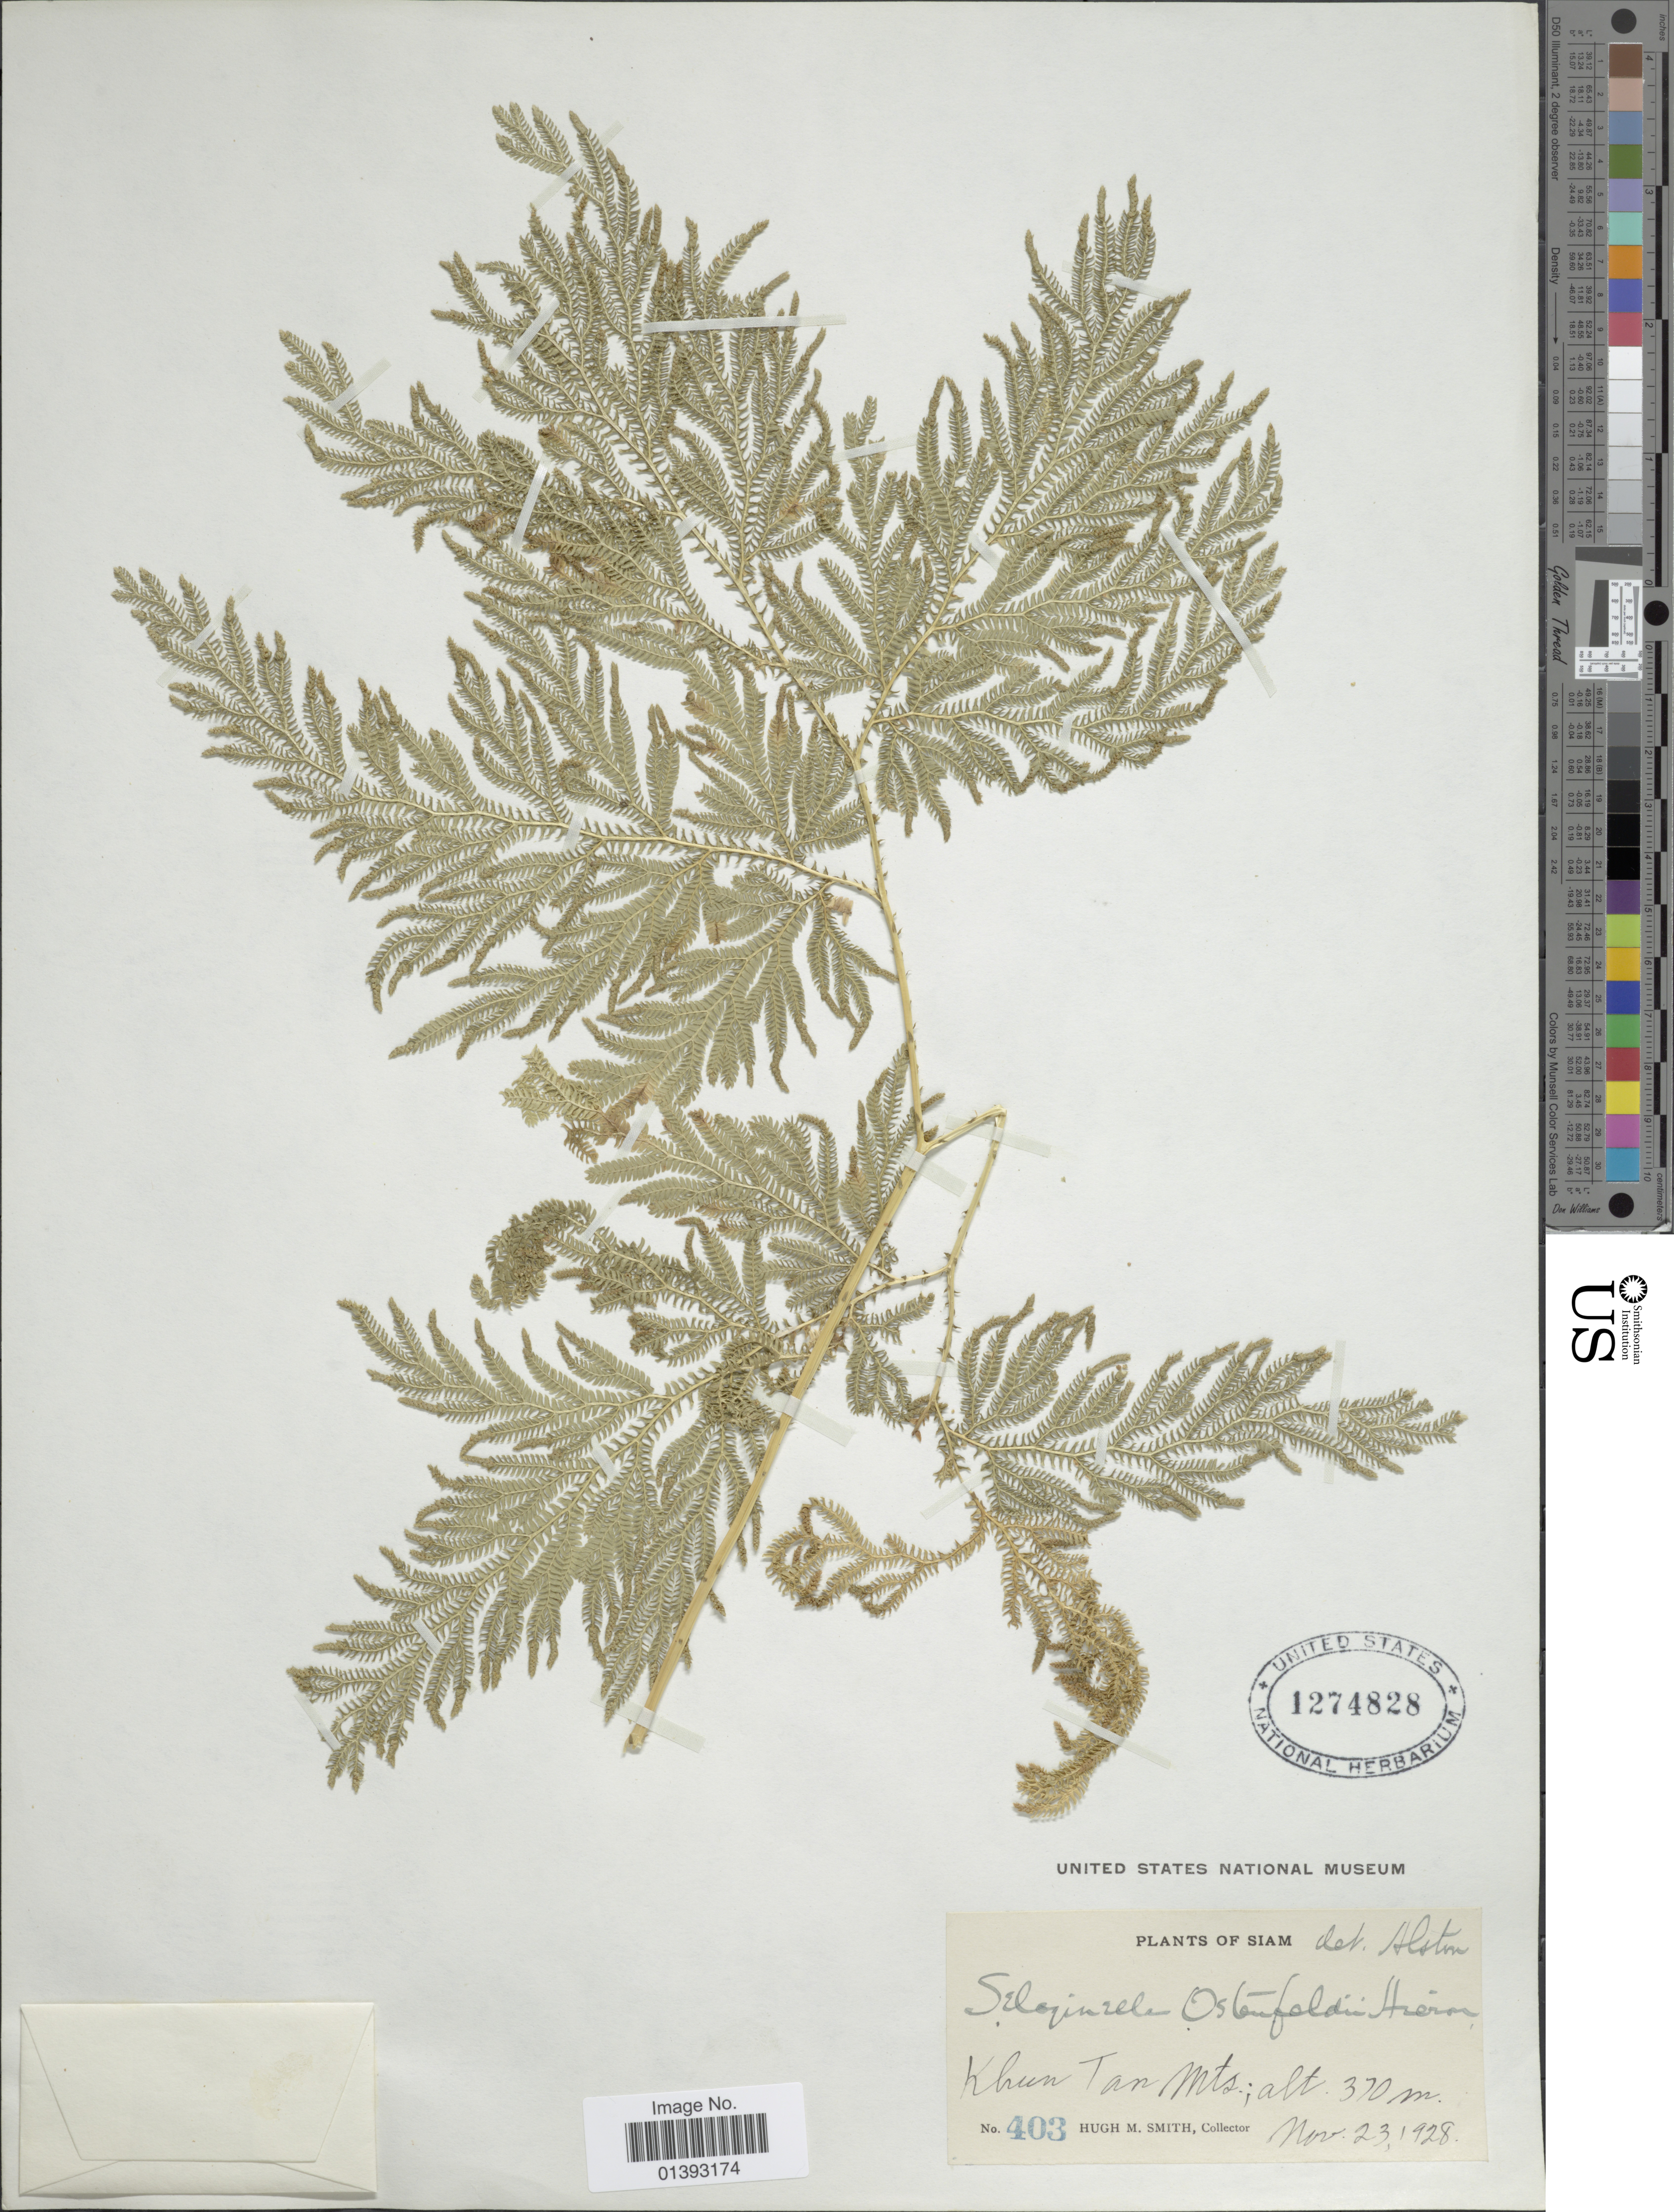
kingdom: Plantae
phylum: Tracheophyta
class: Lycopodiopsida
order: Selaginellales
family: Selaginellaceae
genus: Selaginella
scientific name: Selaginella ostenfeldii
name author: Hieron.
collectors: H. M. Smith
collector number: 403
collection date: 1928-11-23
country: Thailand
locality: Khun Tan Mts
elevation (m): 370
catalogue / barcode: US 1274828